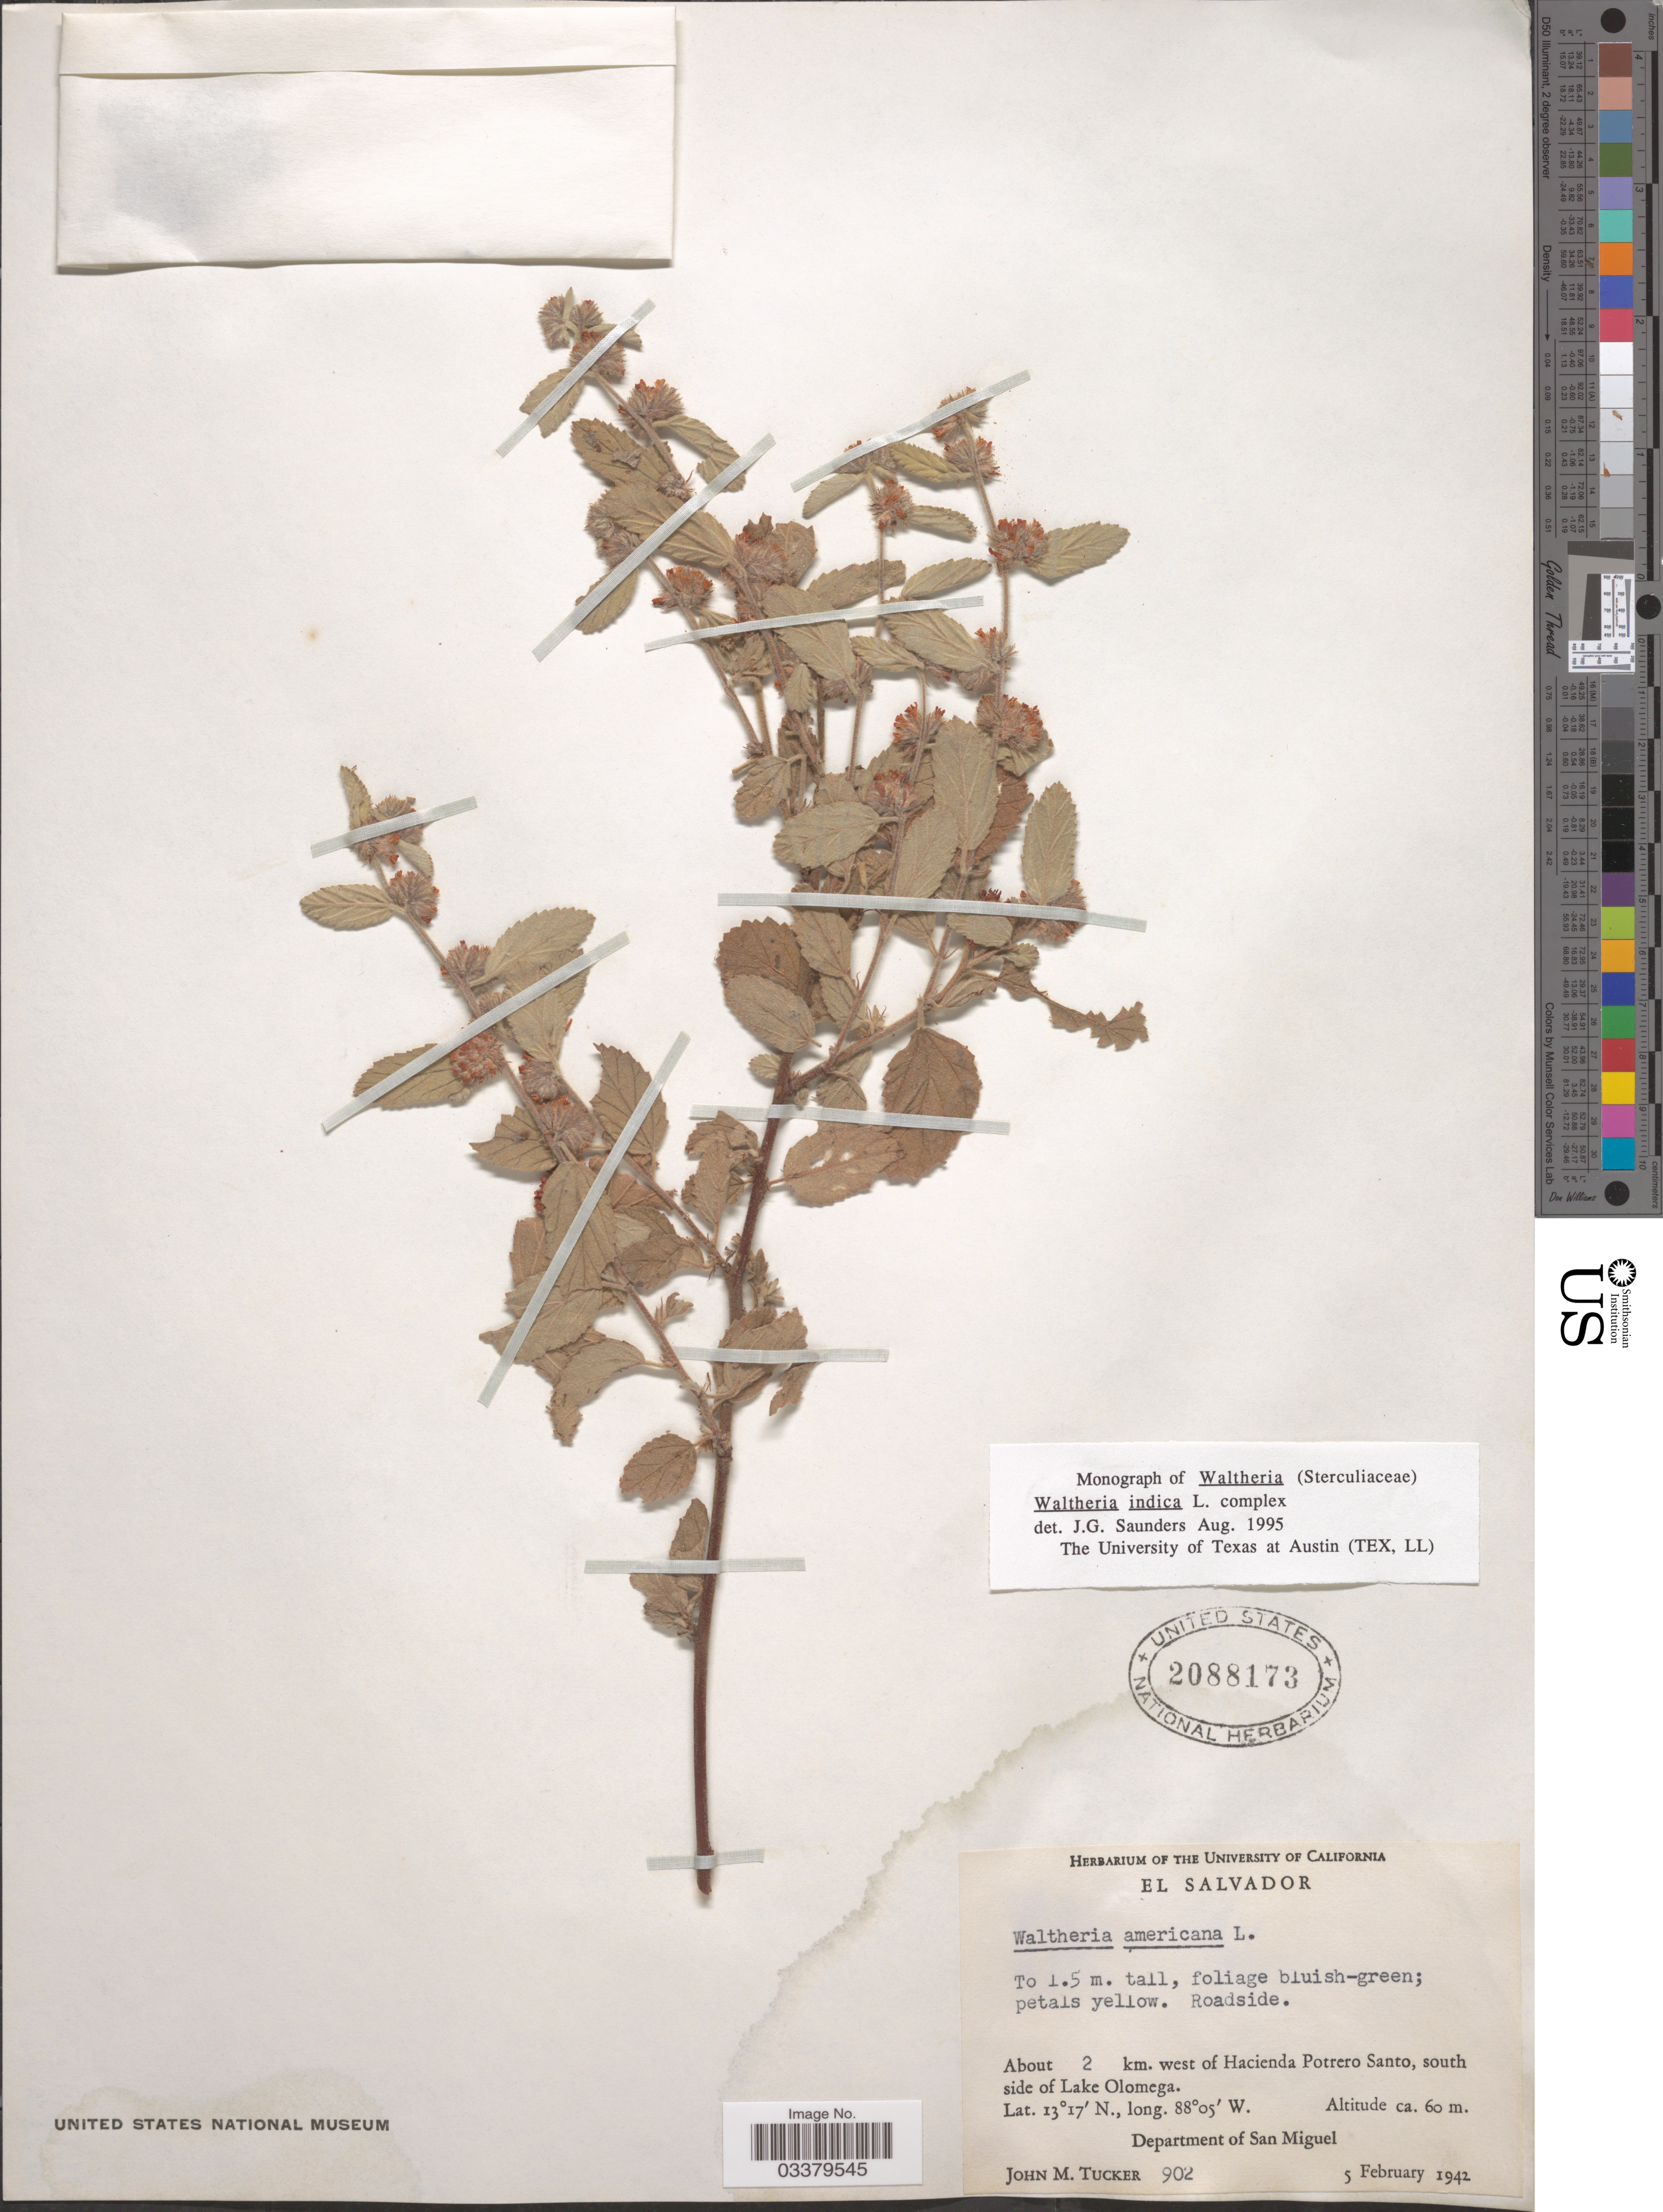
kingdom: Plantae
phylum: Tracheophyta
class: Magnoliopsida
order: Malvales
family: Malvaceae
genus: Waltheria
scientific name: Waltheria indica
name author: L.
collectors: J. M. Tucker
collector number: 902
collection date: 1942-02-05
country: El Salvador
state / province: San Miguel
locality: About 2 km. west of Hacienda Potrero Santo, south side of Lake Olomega. Department of San Miguel.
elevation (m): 60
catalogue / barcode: US 2088173